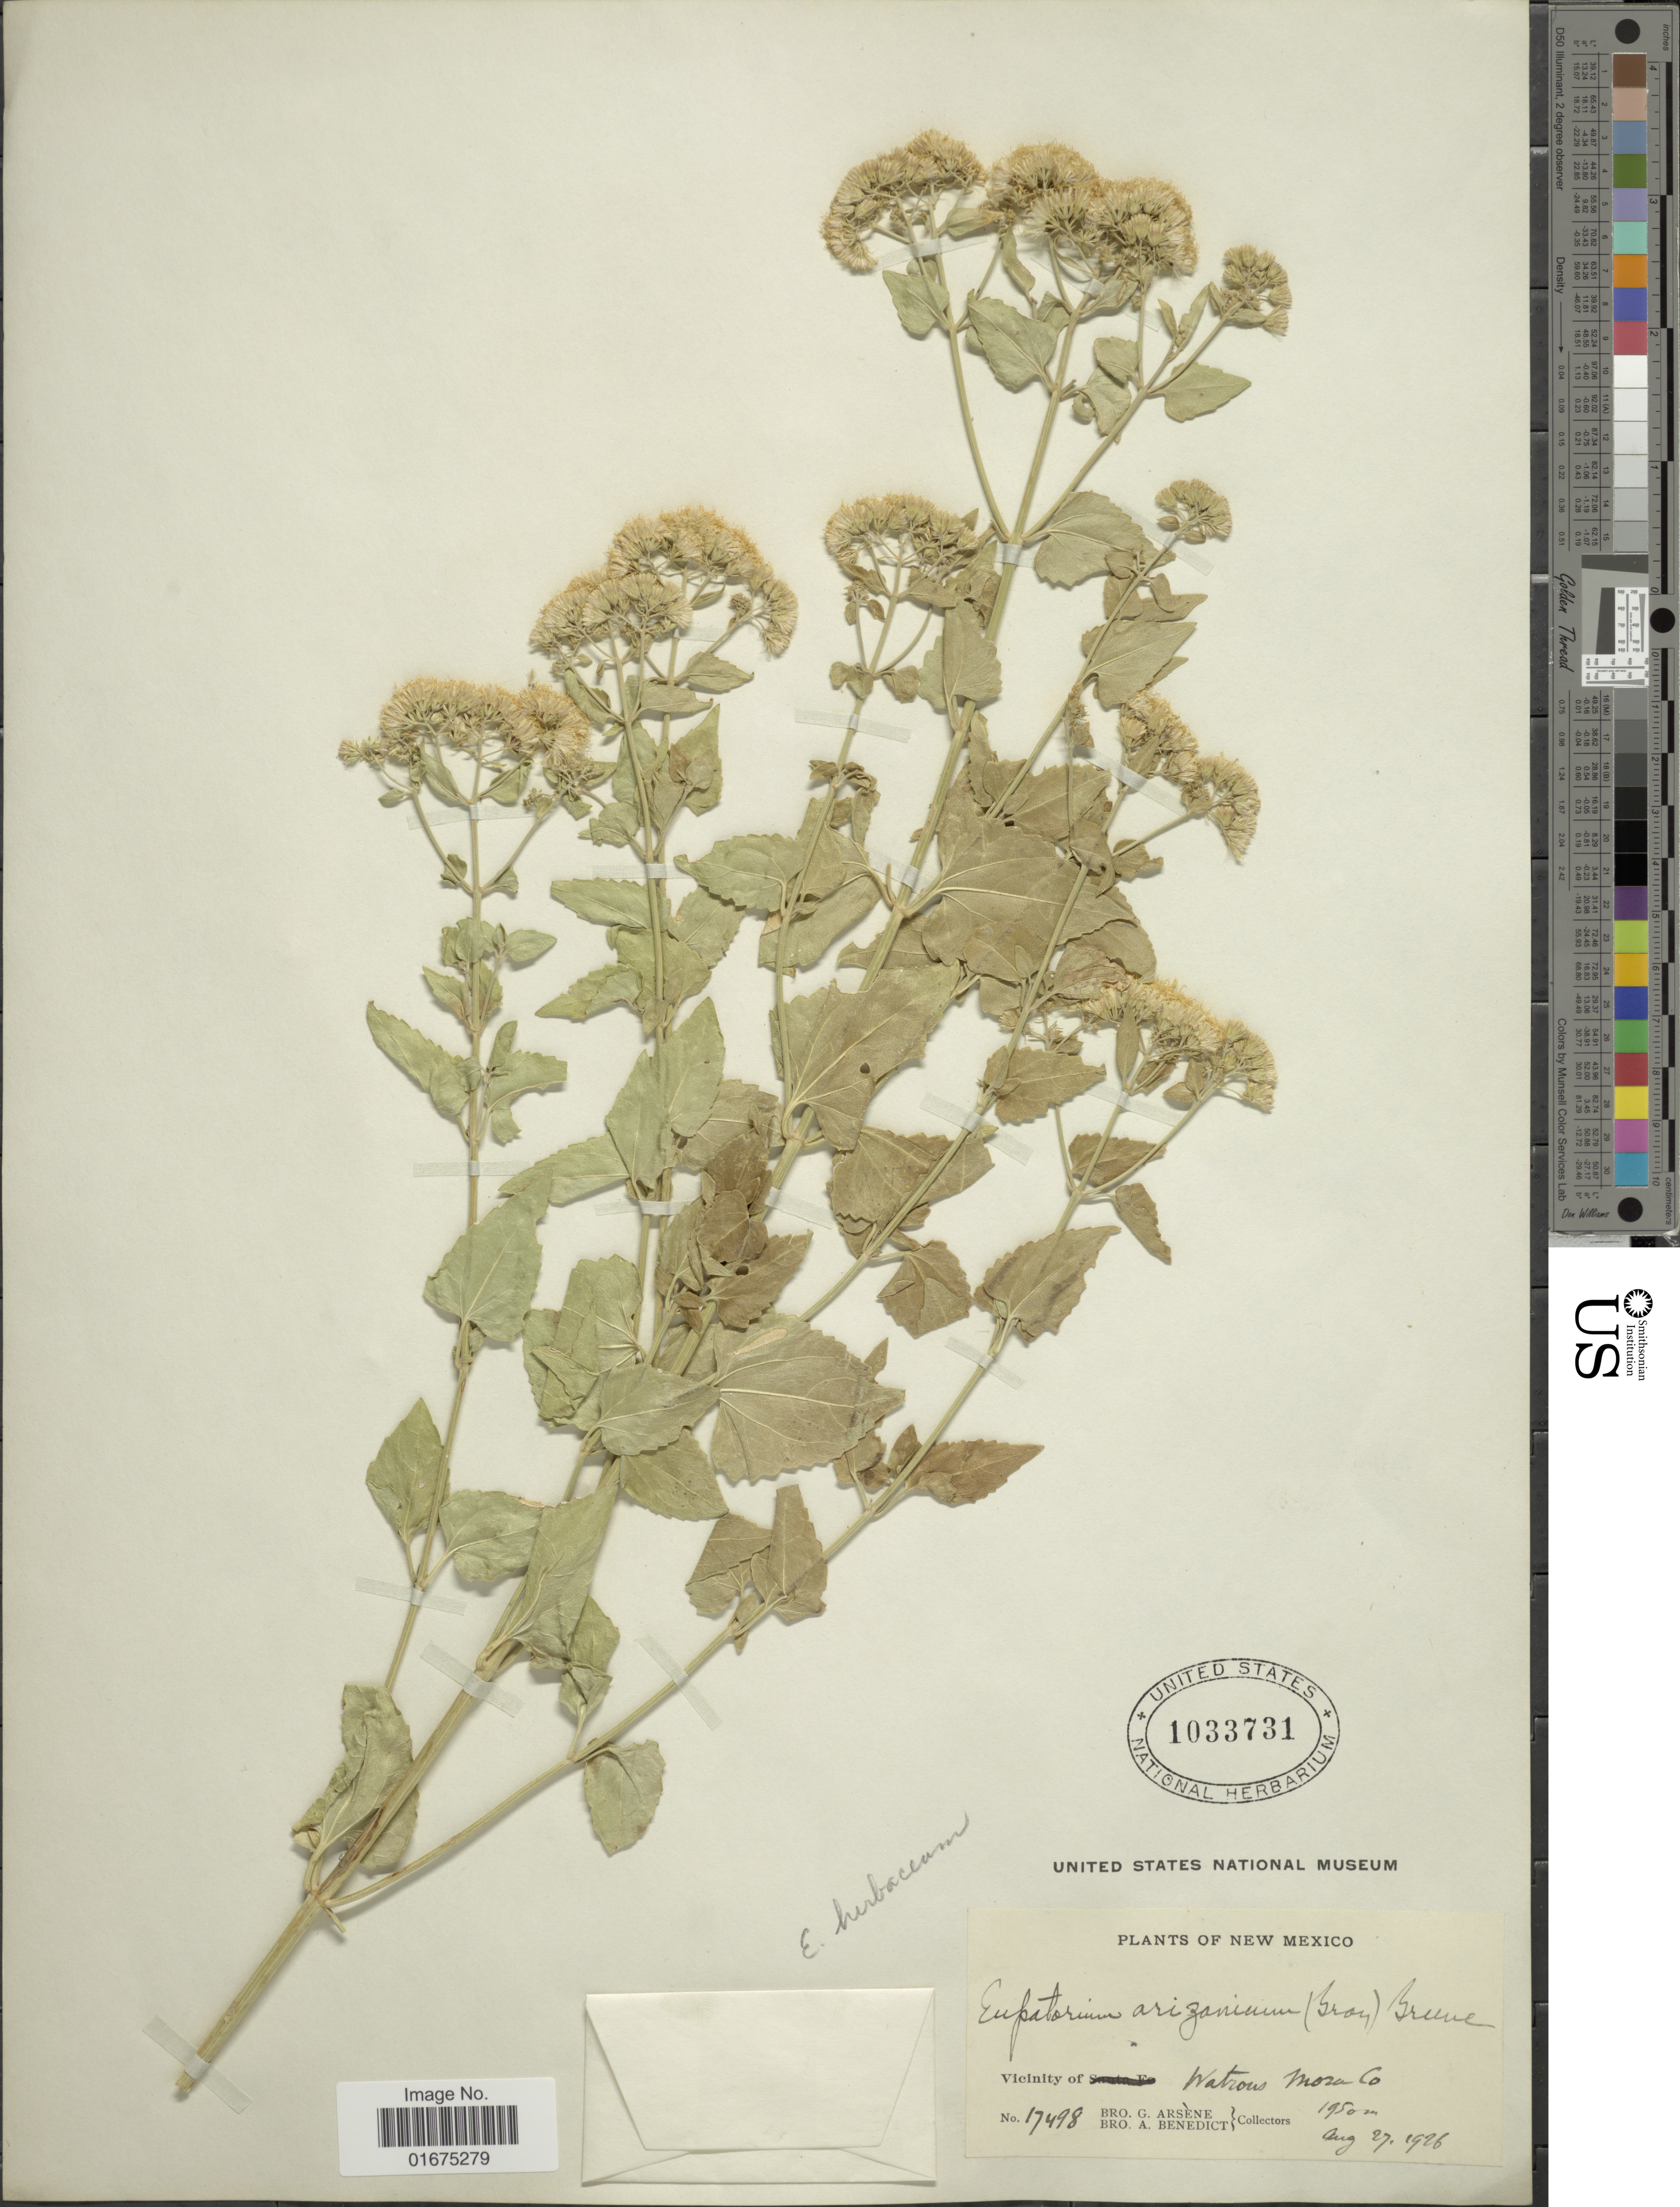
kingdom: Plantae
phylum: Tracheophyta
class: Magnoliopsida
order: Asterales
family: Asteraceae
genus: Ageratina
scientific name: Ageratina herbacea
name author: (A. Gray) R.M. King & H. Rob.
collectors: Bro. G. Arsène & Bro. Benedict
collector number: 17498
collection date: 1926-08-27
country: United States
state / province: New Mexico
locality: Vicinity of Watrous Mora Co.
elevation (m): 1950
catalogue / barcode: US 1033731